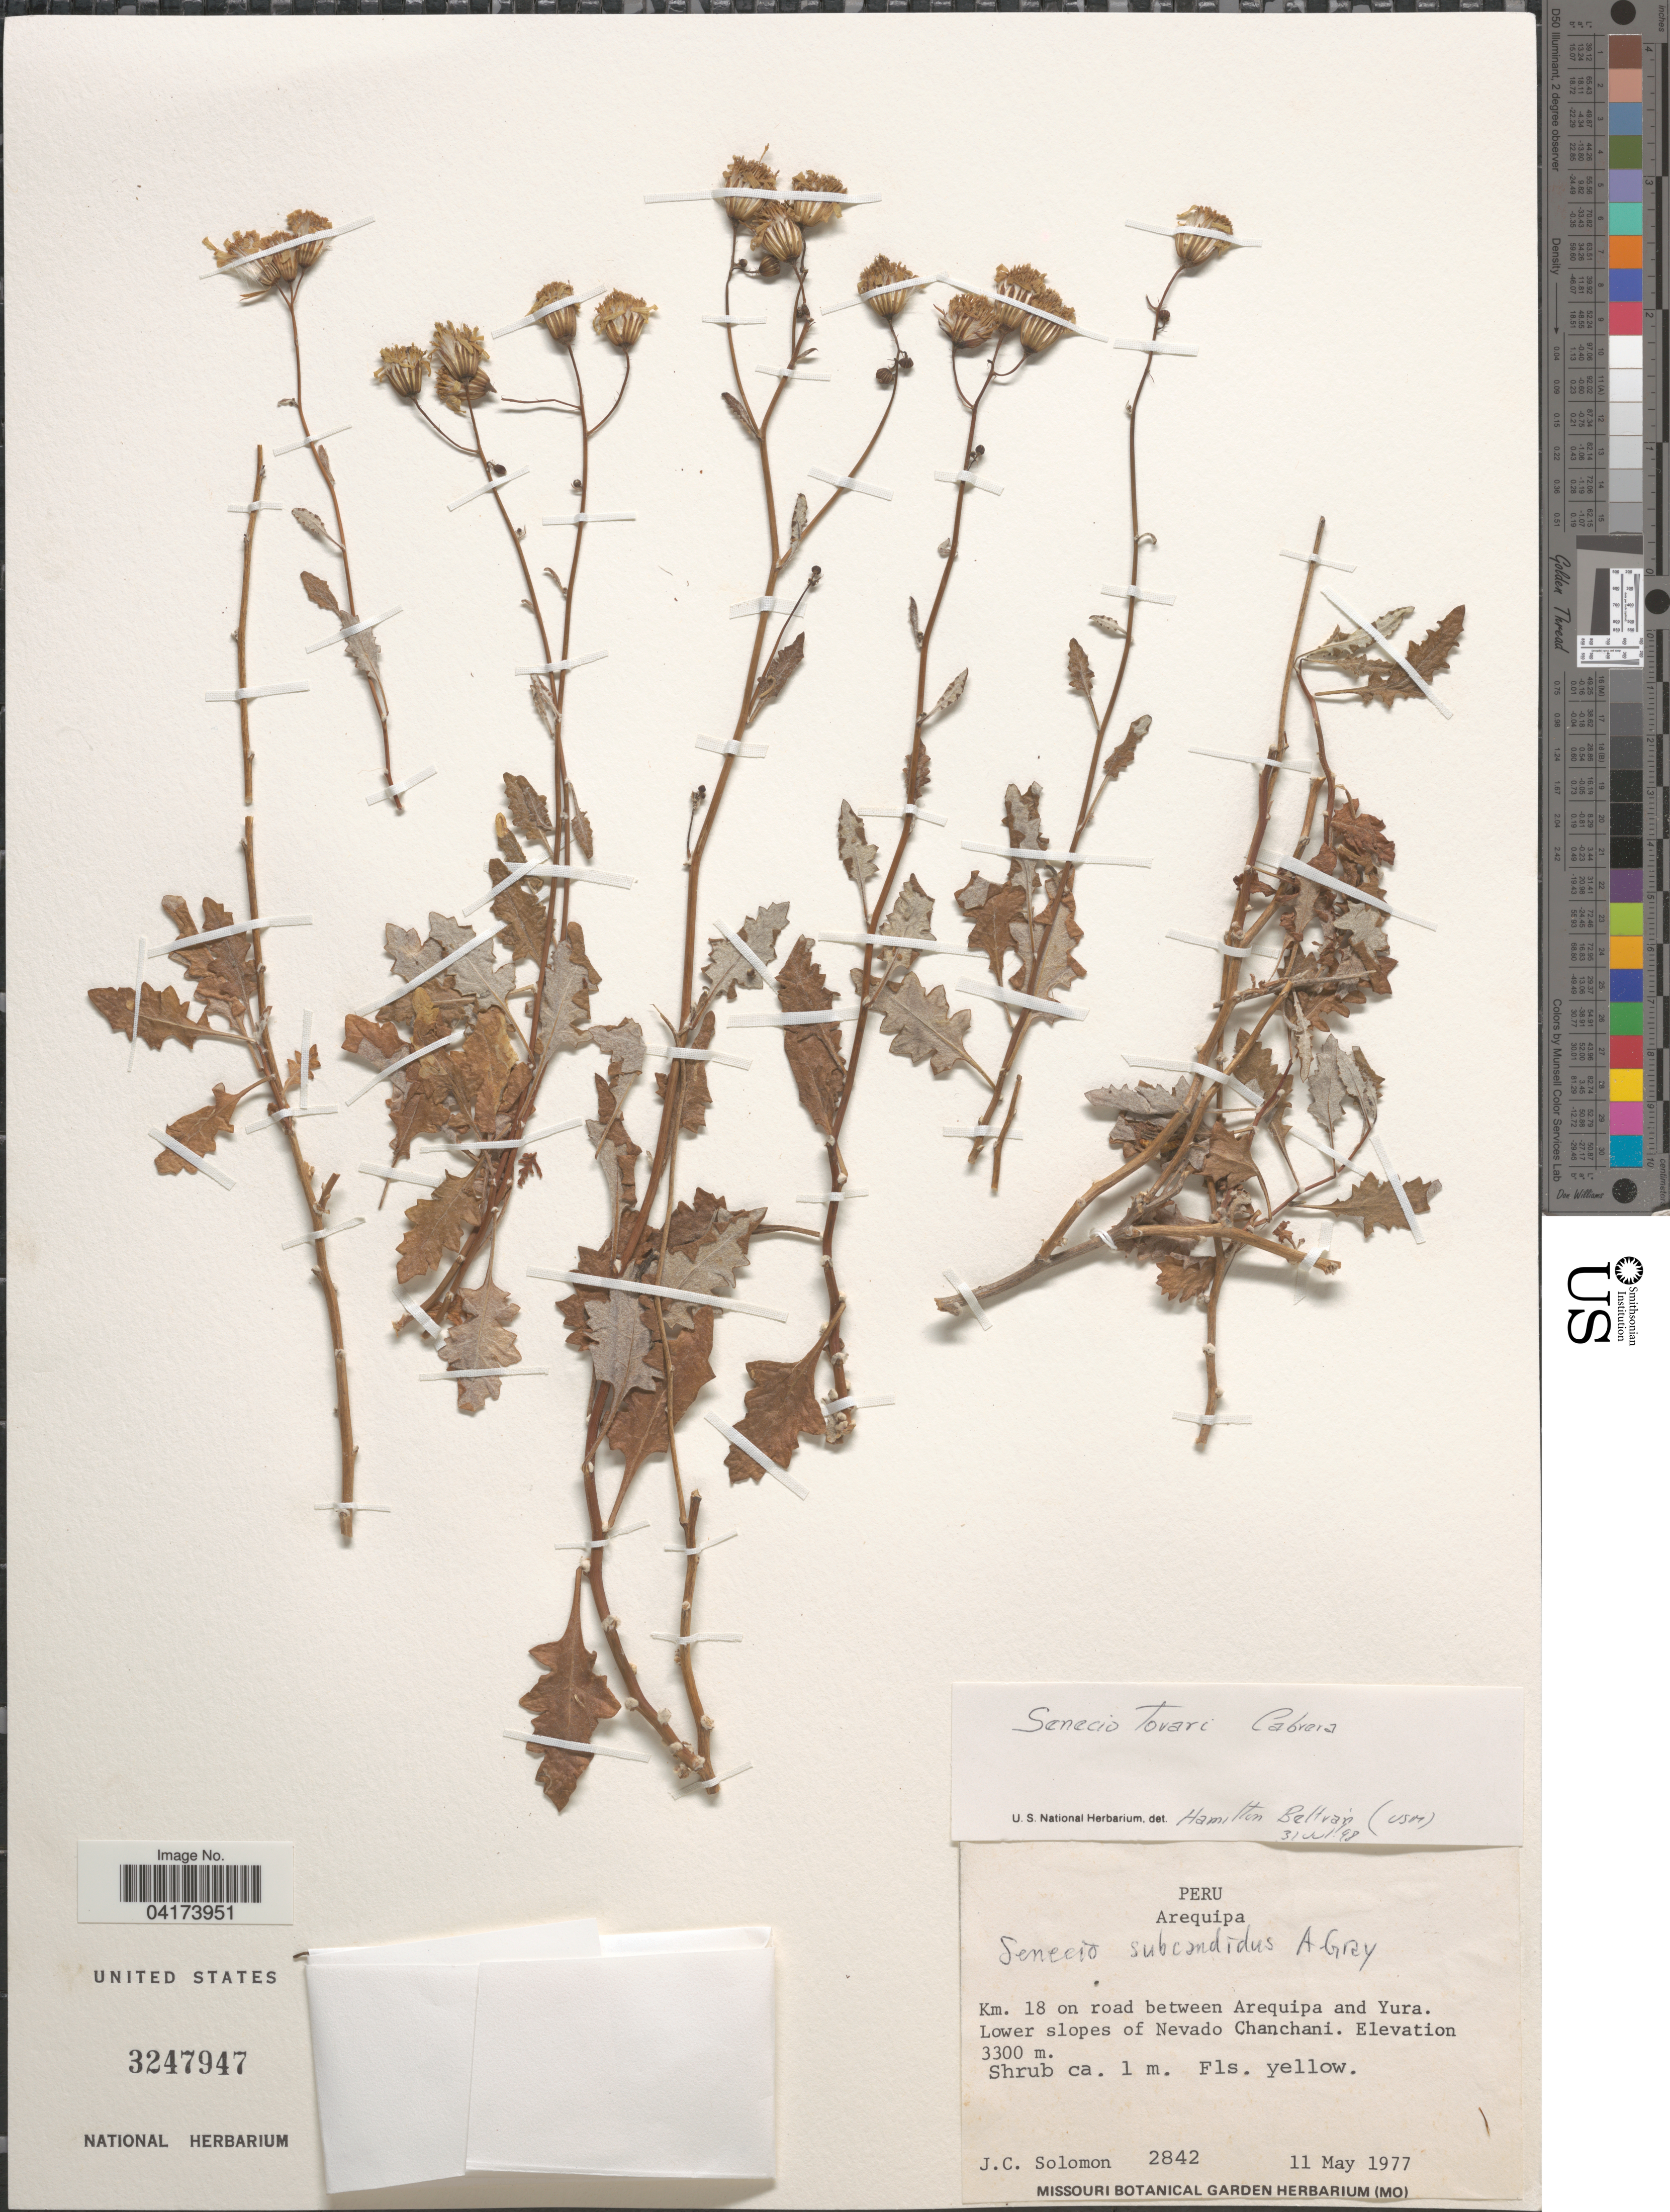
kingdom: Plantae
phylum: Tracheophyta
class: Magnoliopsida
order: Asterales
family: Asteraceae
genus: Senecio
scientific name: Senecio tovari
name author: Cabrera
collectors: J. C. Solomon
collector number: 2842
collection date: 1977-05-11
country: Peru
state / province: Arequipa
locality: Km. 18 on road between Arequipa and Yura. Lower slopes of Nevado Chanchani.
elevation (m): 3300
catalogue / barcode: US 3247947